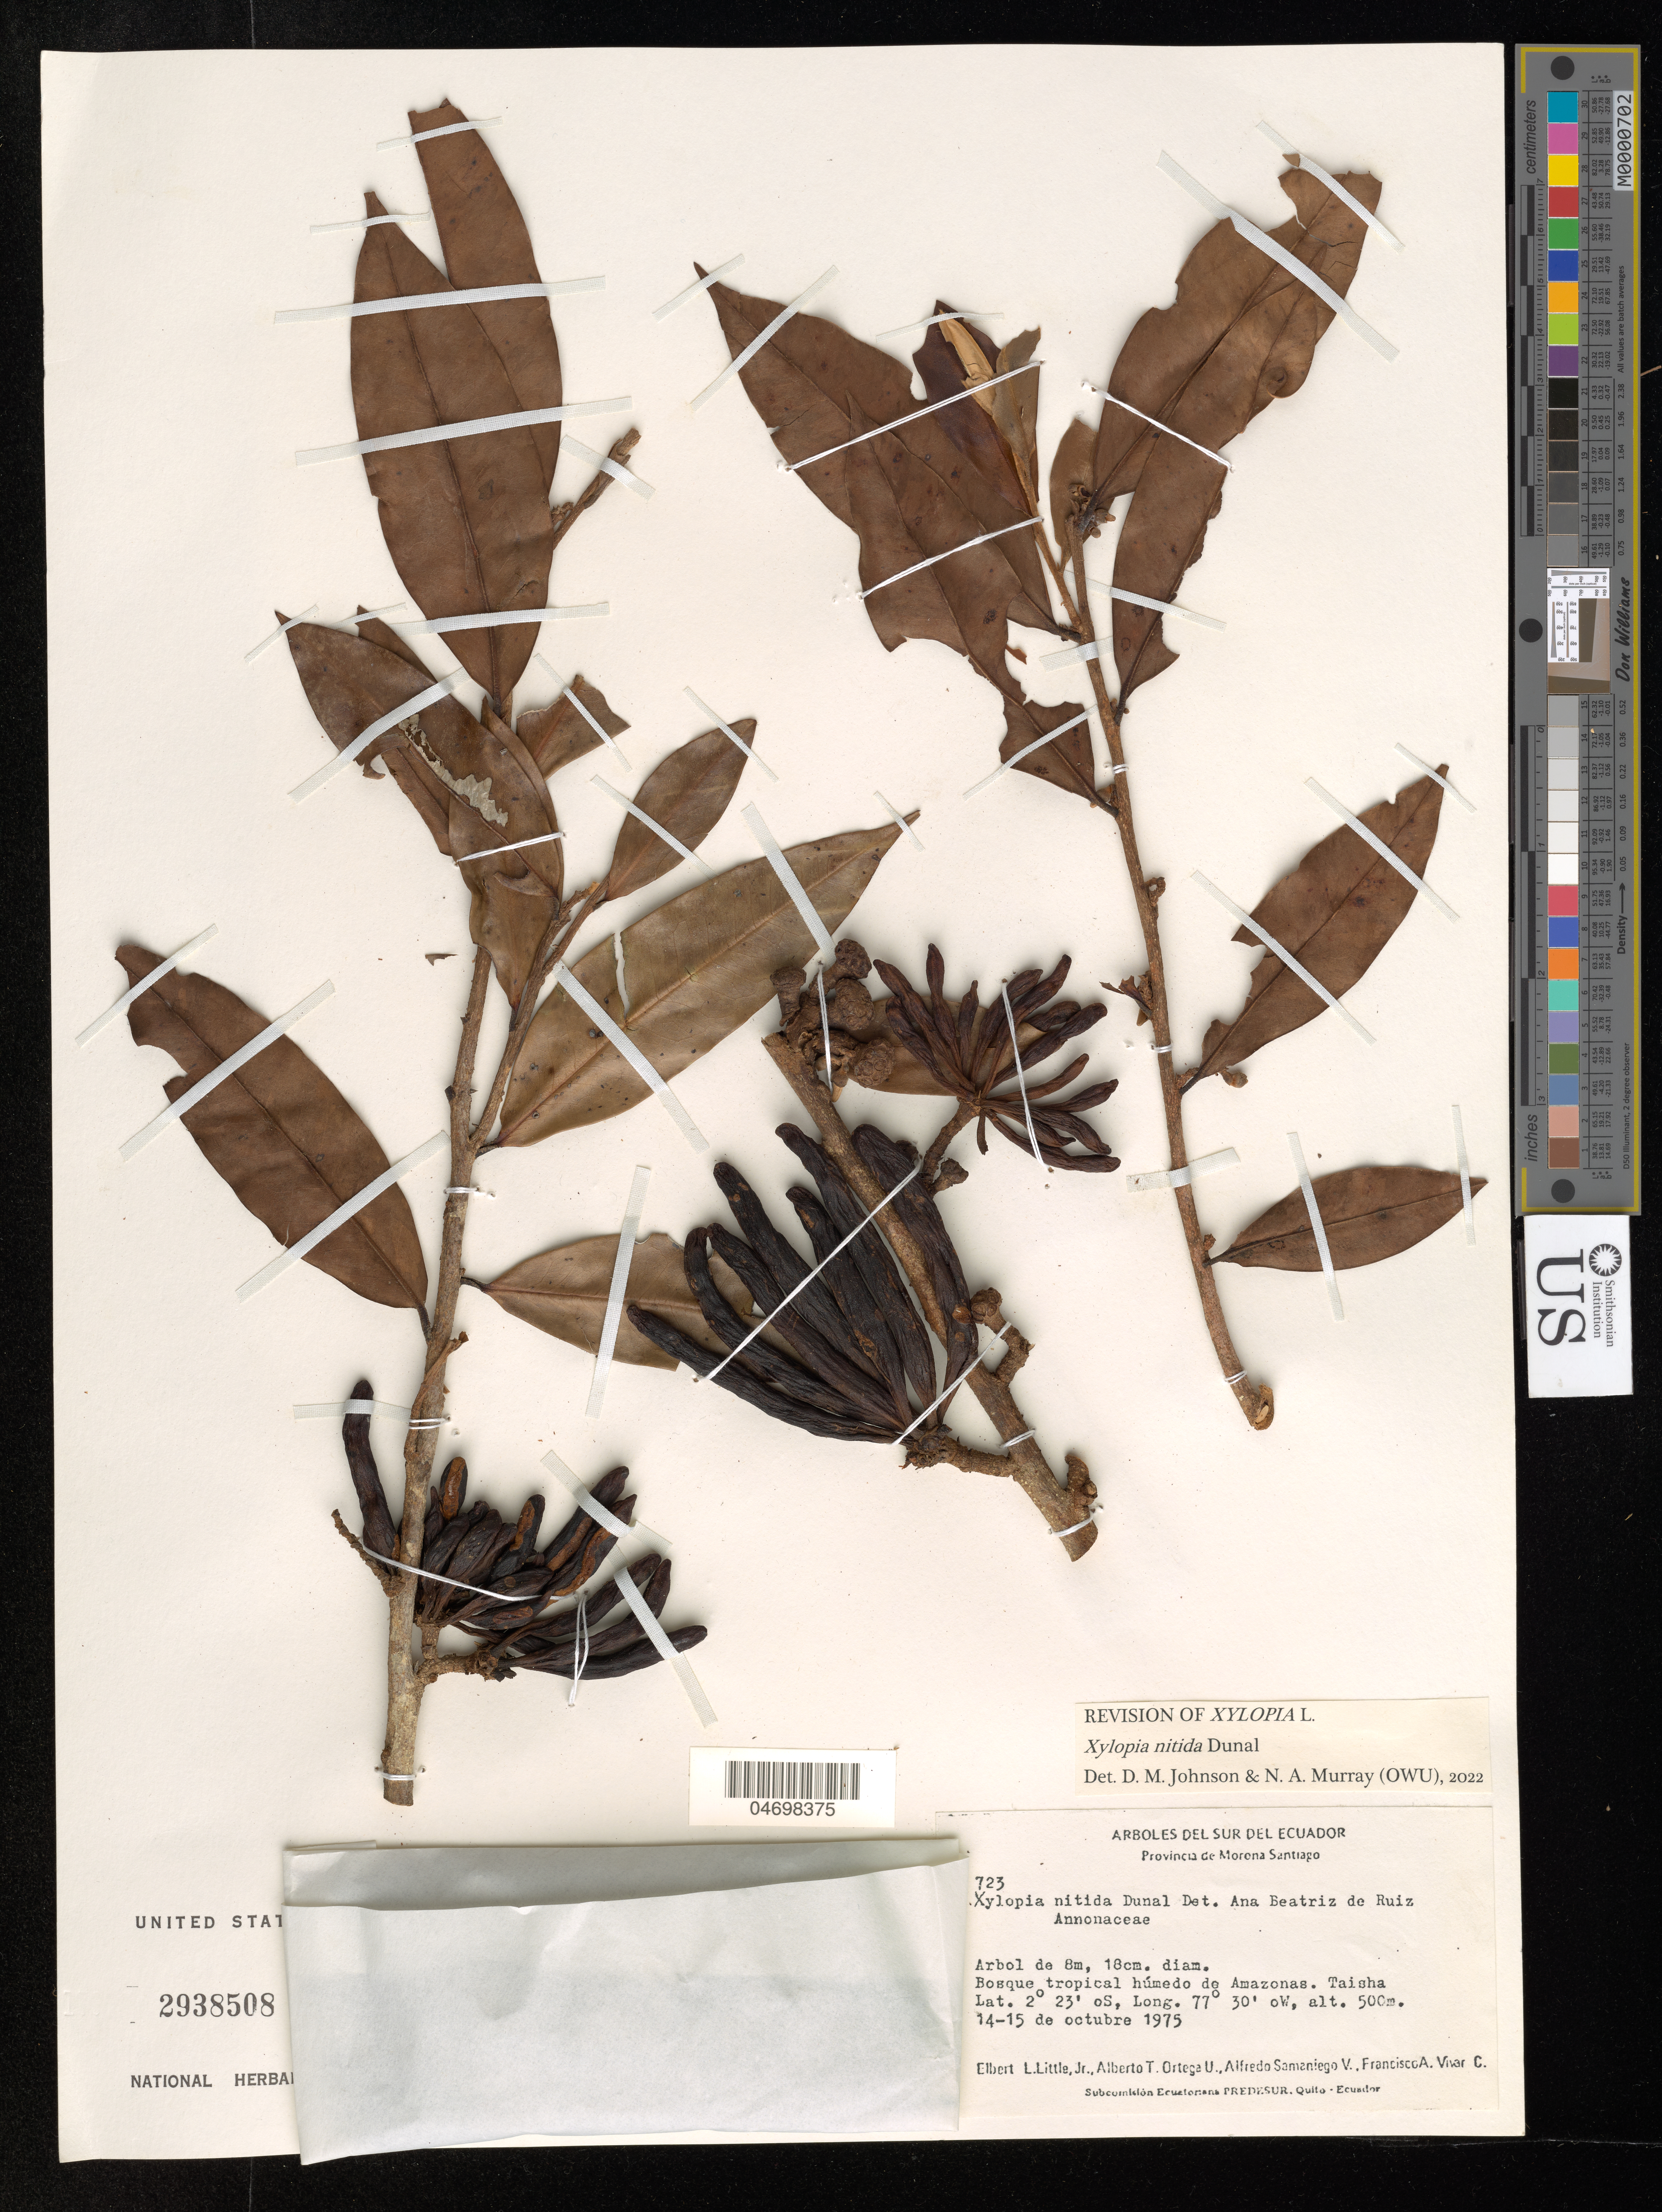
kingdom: Plantae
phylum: Tracheophyta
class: Magnoliopsida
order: Magnoliales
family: Annonaceae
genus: Xylopia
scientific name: Xylopia nitida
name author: Dunal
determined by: Johnson, D. M.; Murray, N. A.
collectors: L. Little, A. T. Ortega U., A. V. Samaniego & F. A. Vivar C.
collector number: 723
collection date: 1975-10-14/1975-10-15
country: Ecuador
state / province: Morona-Santiago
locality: Sur del Ecuador. Bosque tropical húmedo de Amazonas. Taisha.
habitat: Bosque tropical humedo de Amazonas. Taisha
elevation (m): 500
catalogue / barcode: US 2938508